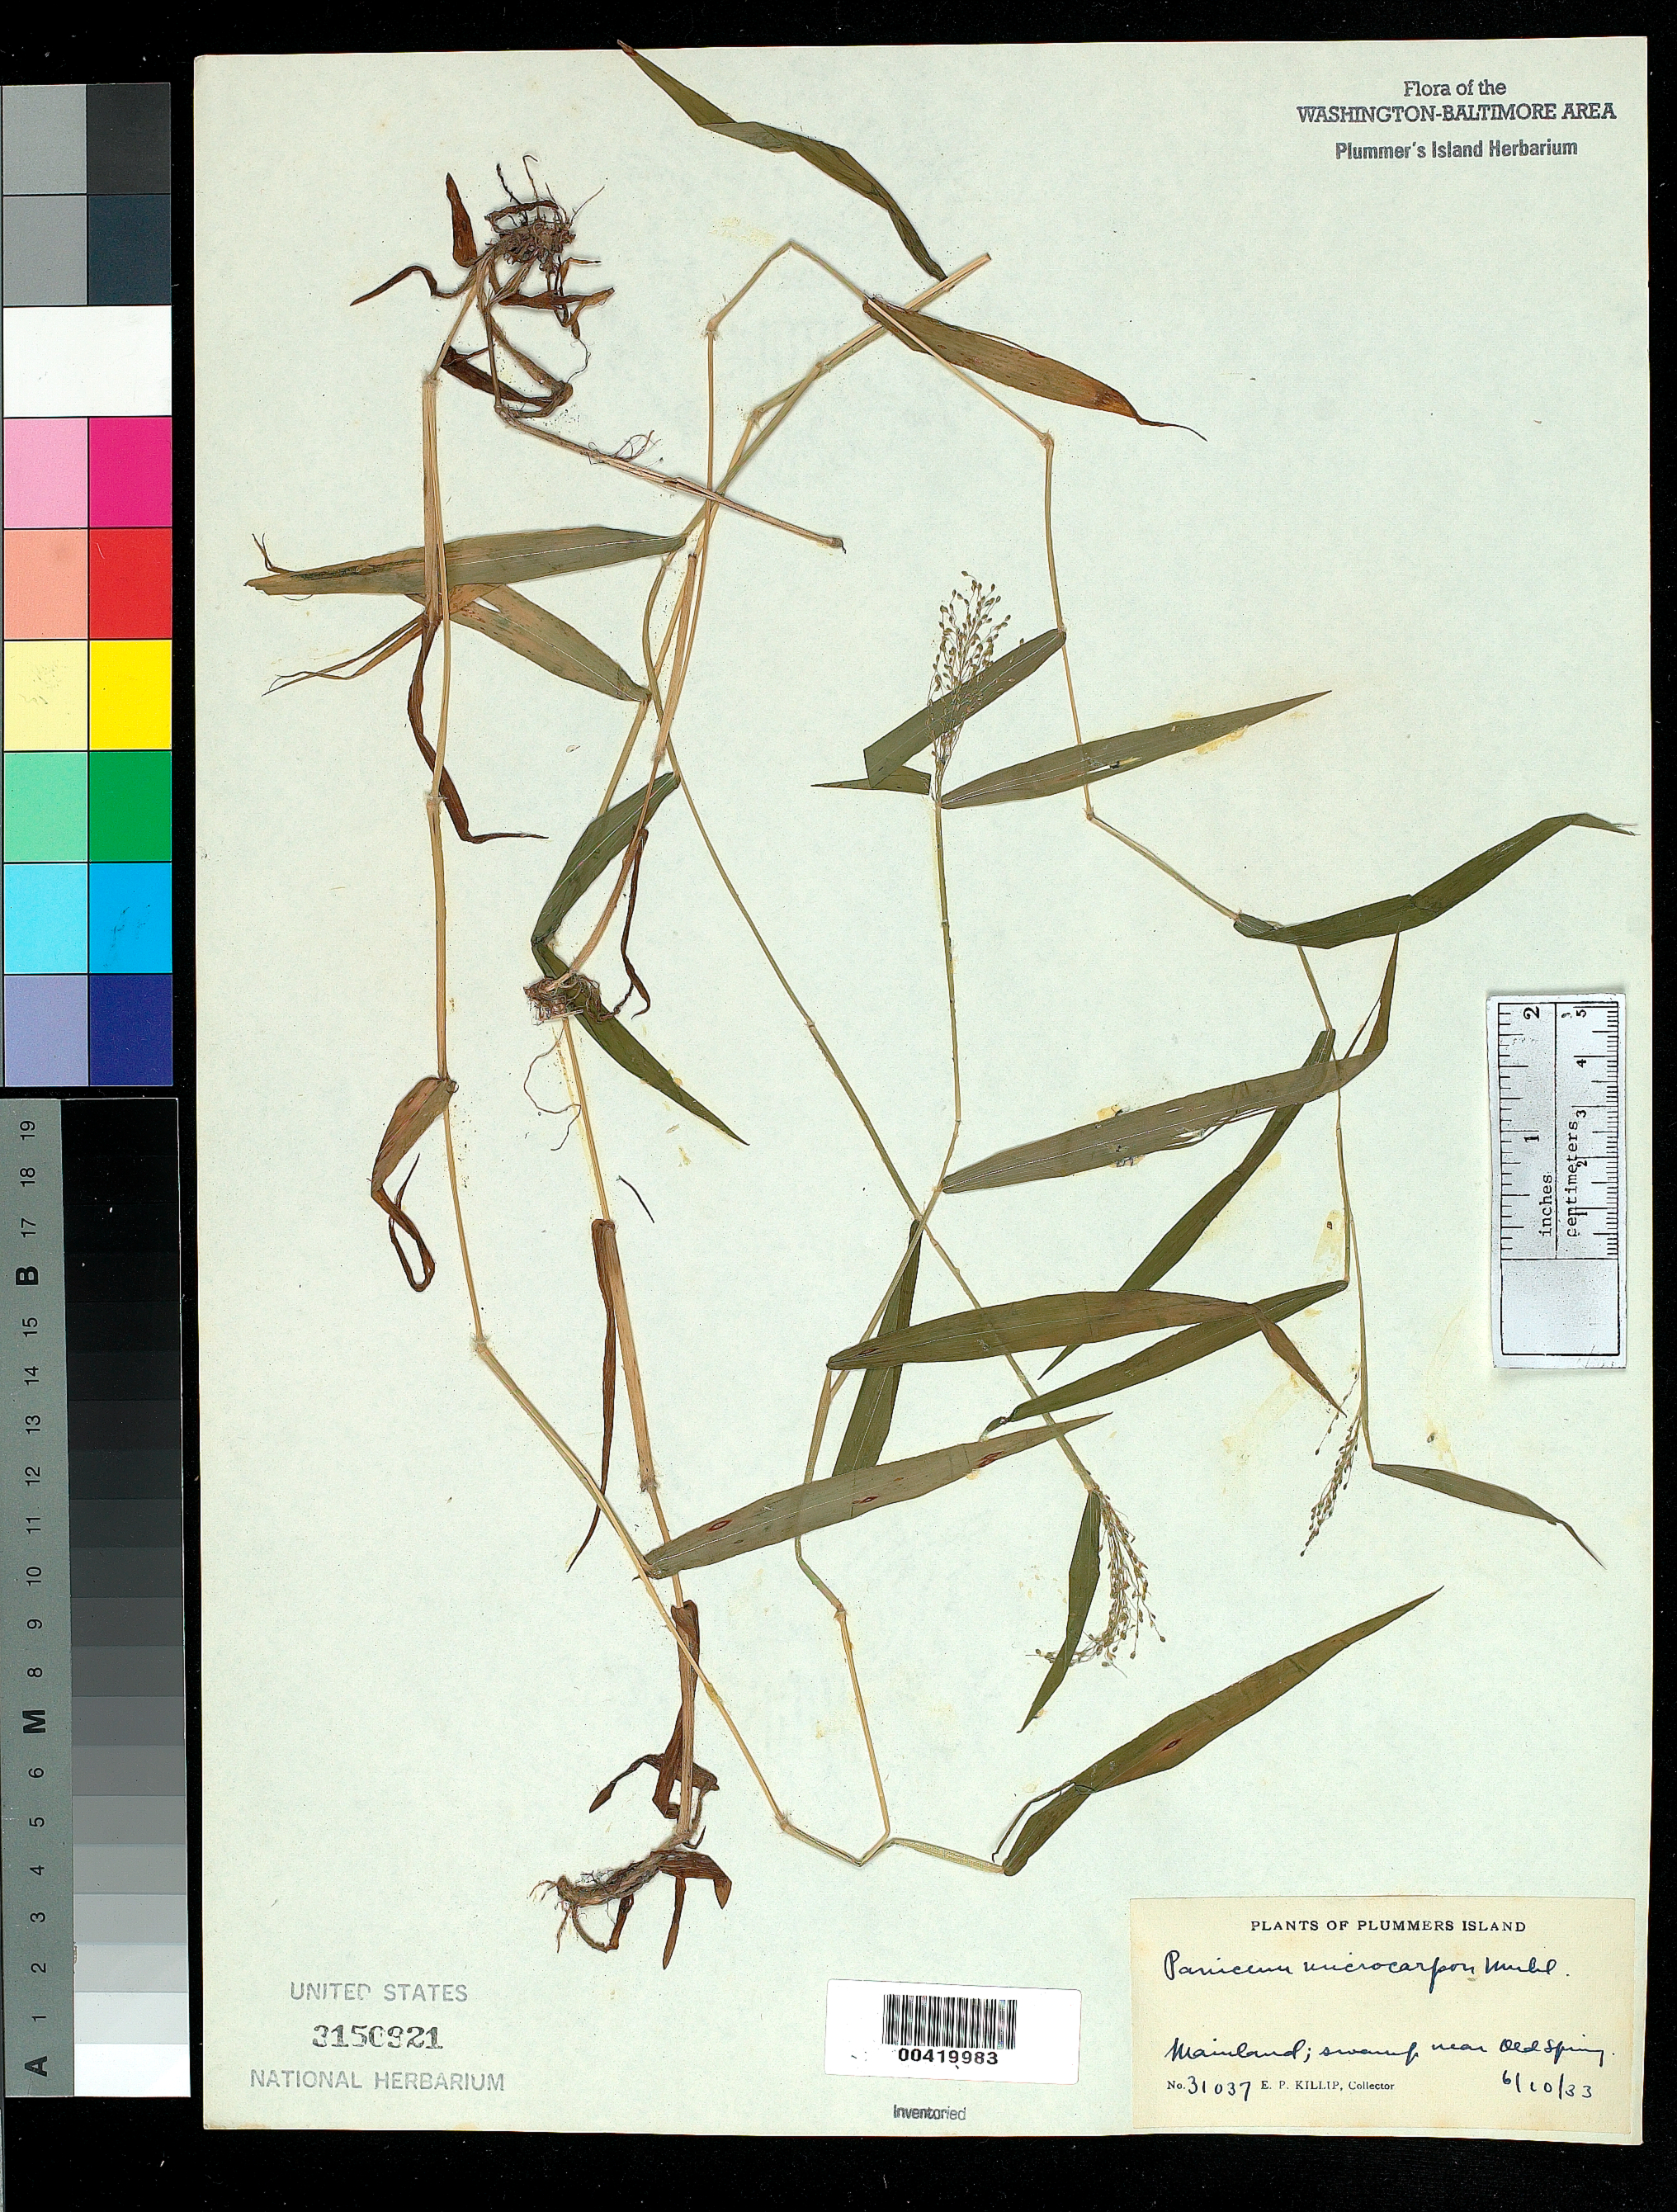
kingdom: Plantae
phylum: Tracheophyta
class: Liliopsida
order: Poales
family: Poaceae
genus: Dichanthelium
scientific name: Dichanthelium dichotomum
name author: (L.) Gould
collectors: E. P. Killip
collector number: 31037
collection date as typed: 10 Jun 1933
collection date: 1933-06-10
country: United States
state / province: Maryland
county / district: Montgomery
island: Plummers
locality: Plummer's Island; swamp near Old Spring C. & O. Canal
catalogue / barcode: US 3150921